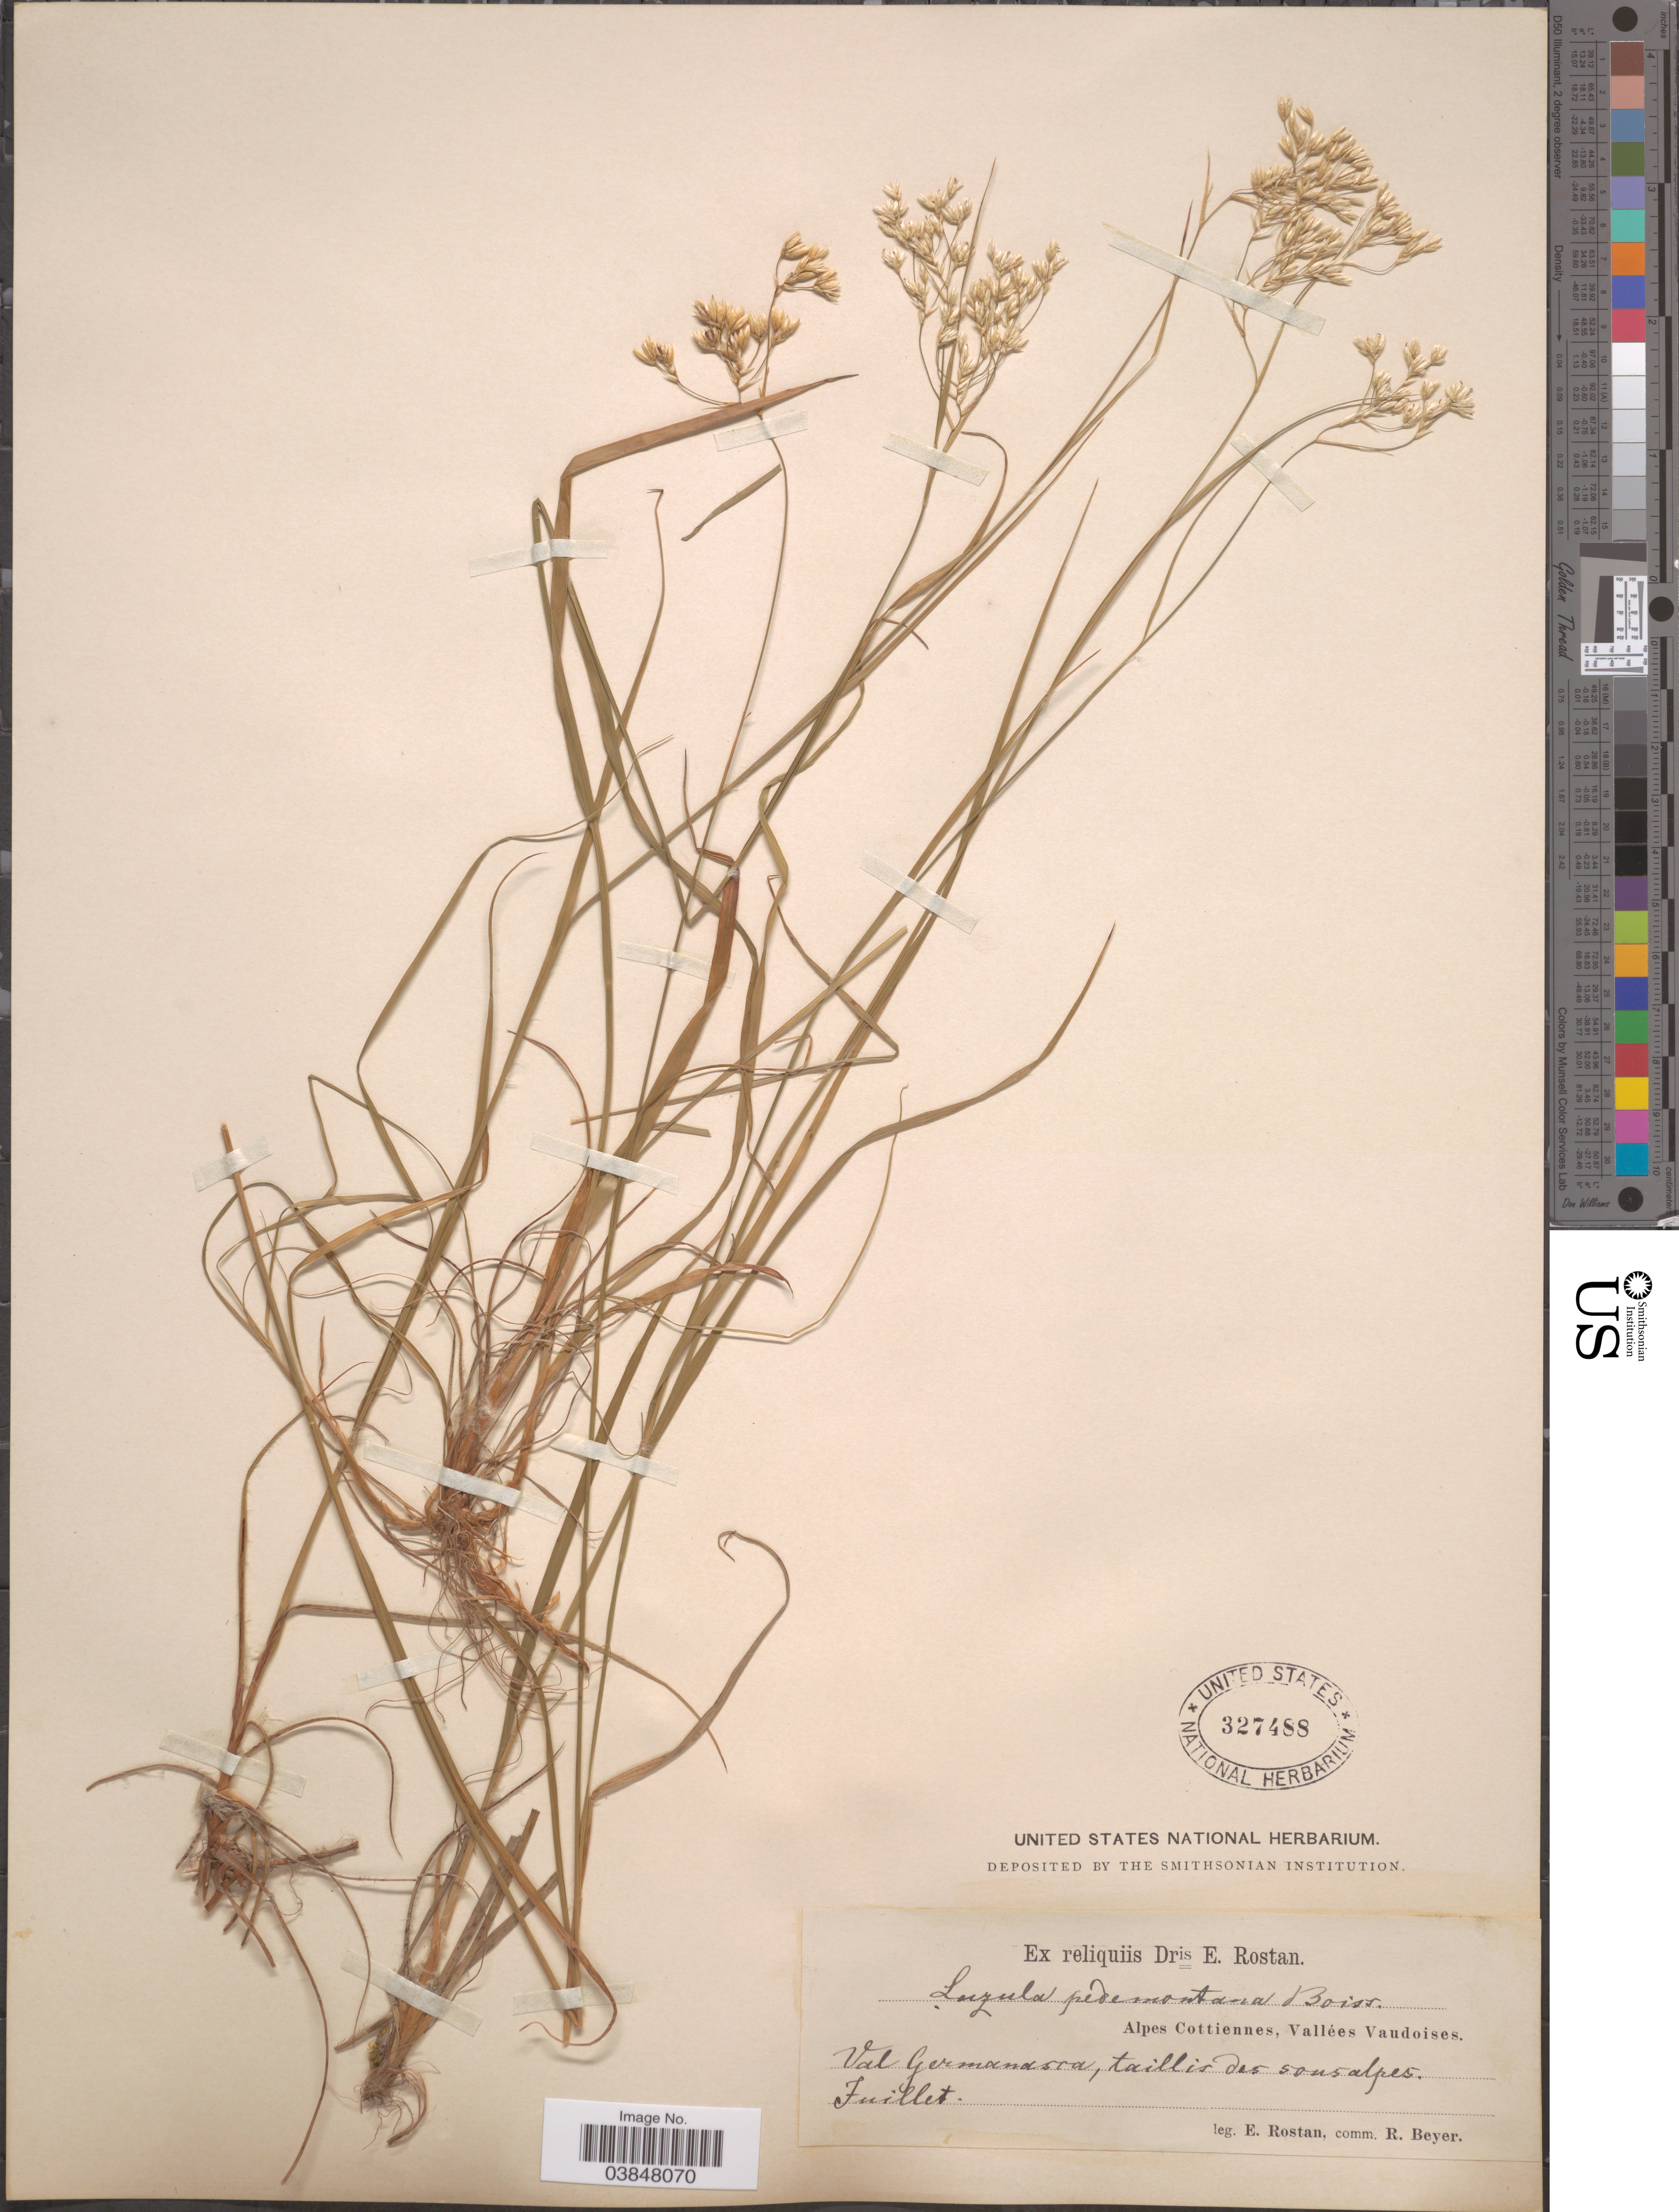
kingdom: Plantae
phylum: Tracheophyta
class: Liliopsida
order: Poales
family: Juncaceae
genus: Luzula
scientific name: Luzula pedemontana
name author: Boiss. & Reut.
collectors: E. Rostan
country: Italy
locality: Alpes Cottiennes, Vallées Vaudoises. Val Germanasra, traillis des sous alpes.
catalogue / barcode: US 327488